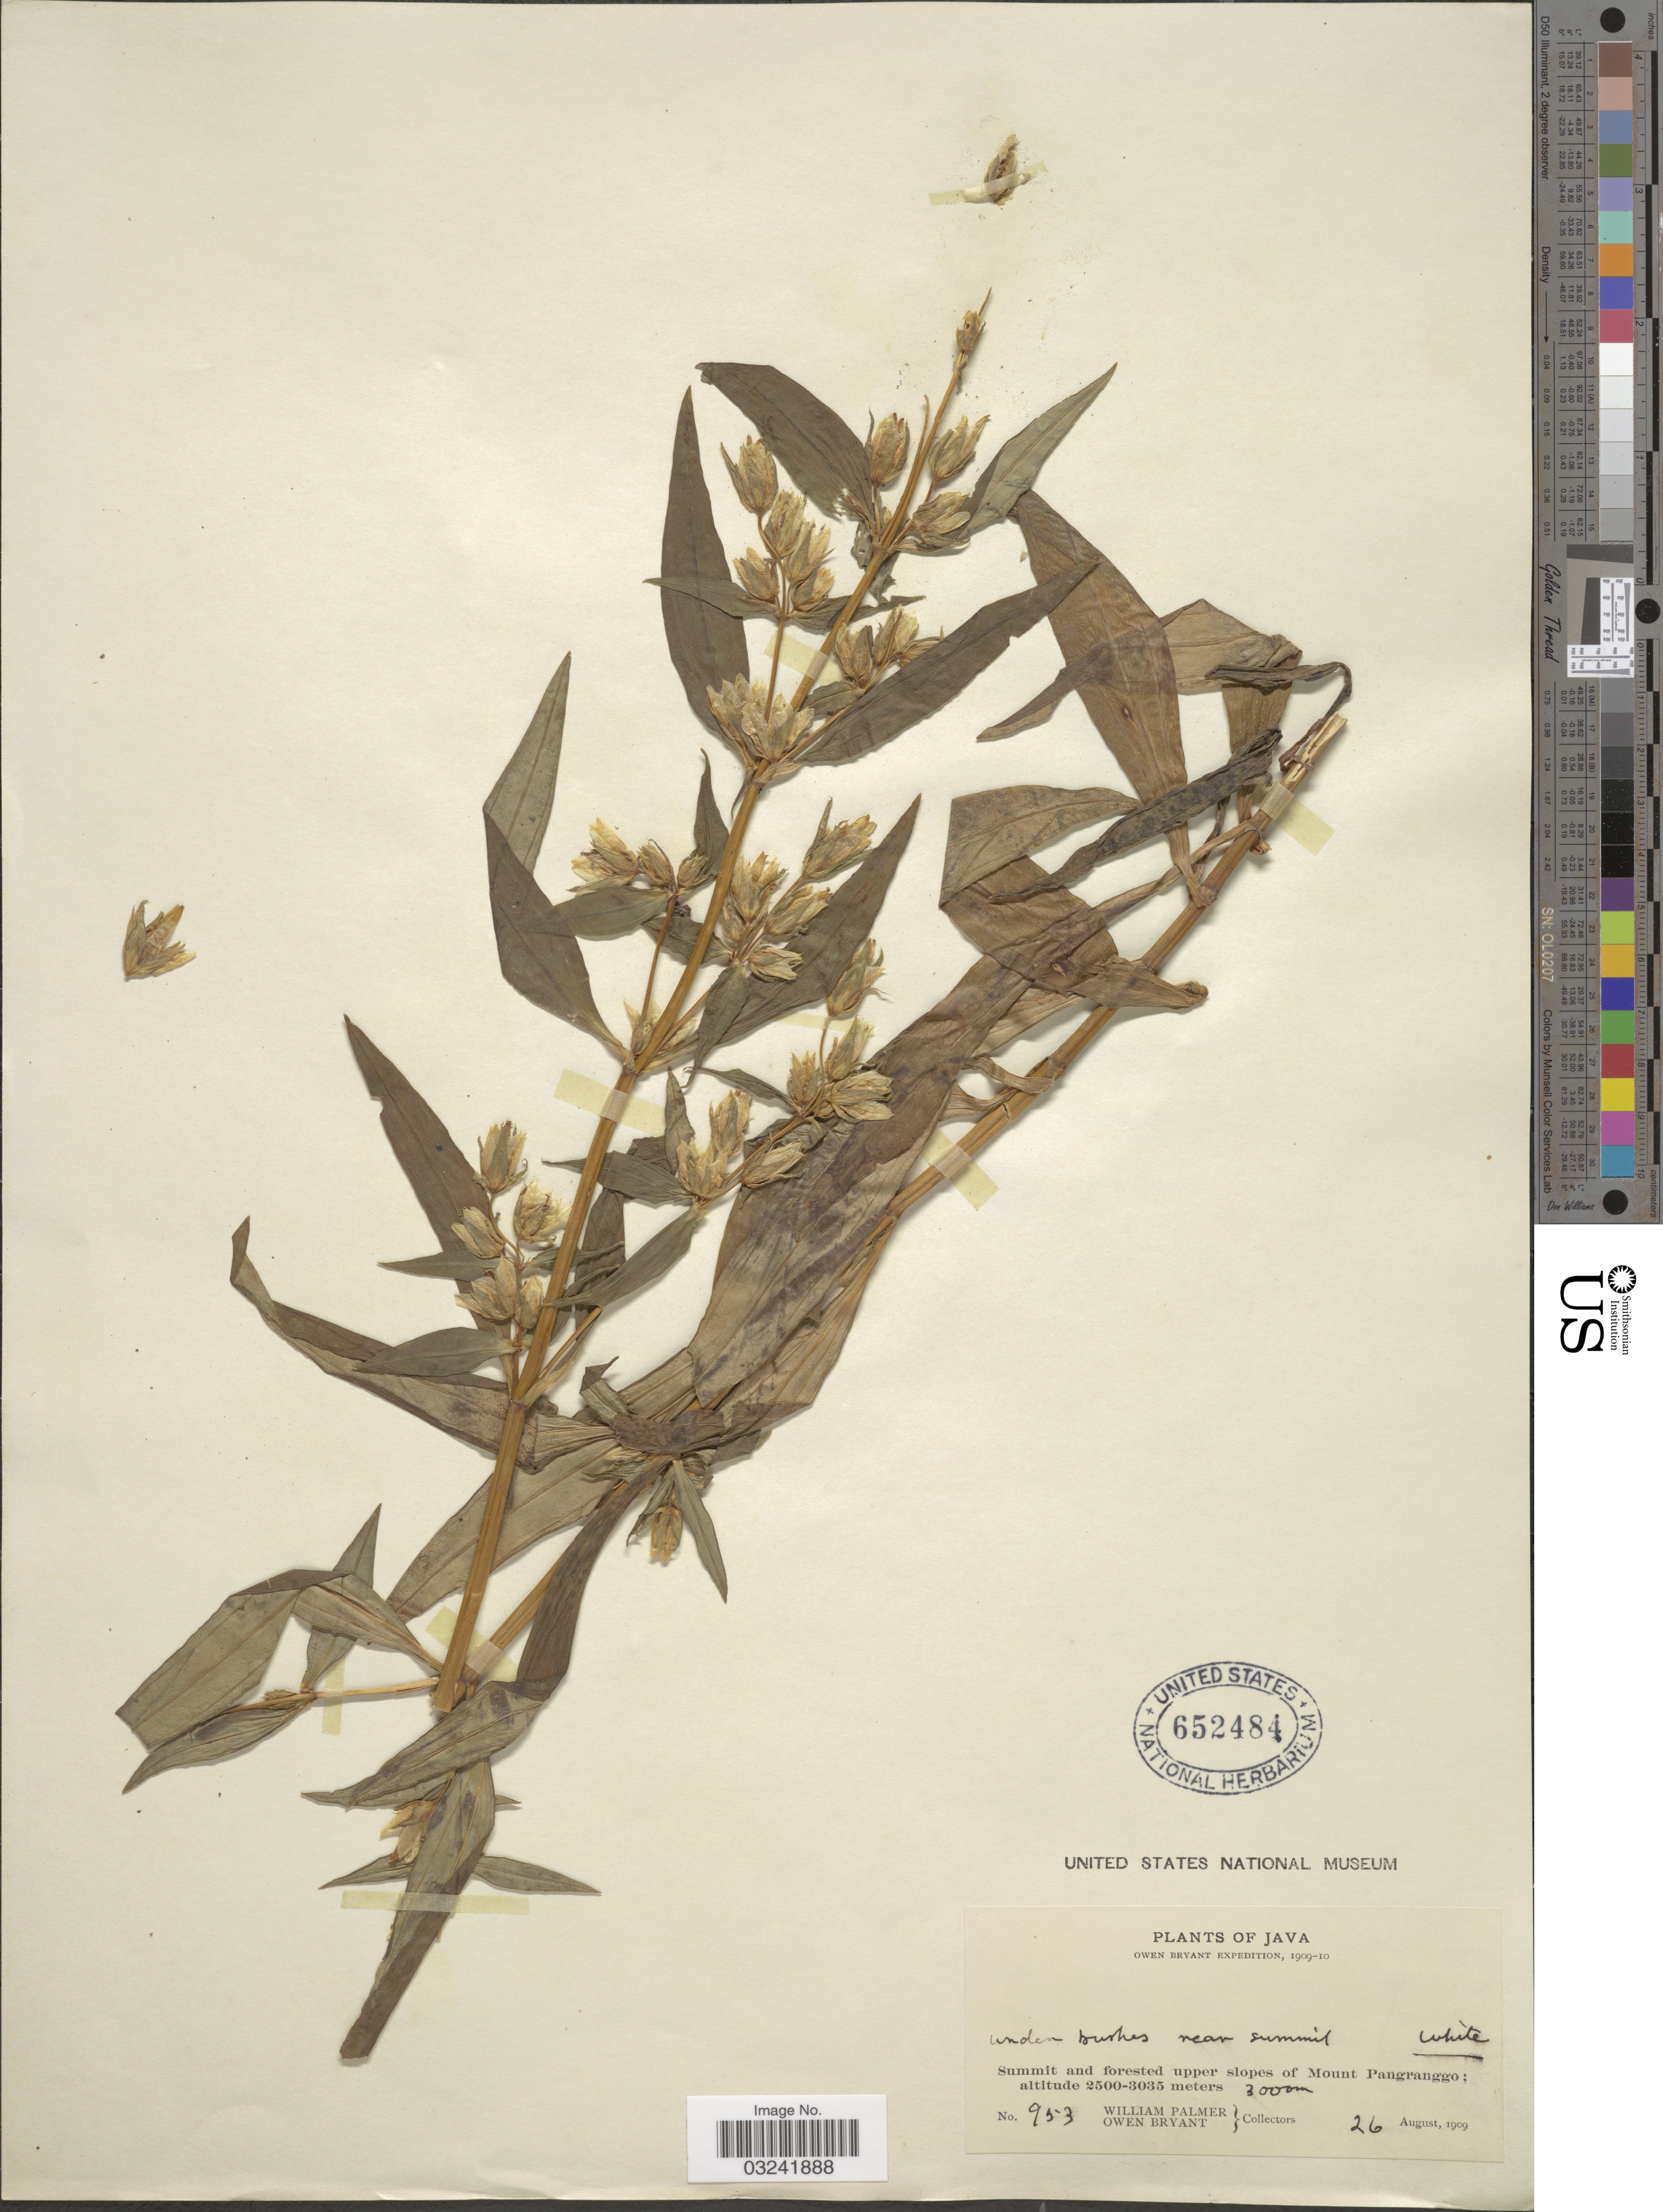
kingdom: Plantae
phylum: Tracheophyta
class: Magnoliopsida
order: Gentianales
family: Gentianaceae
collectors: W. Palmer & O. Bryant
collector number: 953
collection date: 1909-08-26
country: Indonesia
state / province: Java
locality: Summit and forested upper slopes of Mount Pangranggo.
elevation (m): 3000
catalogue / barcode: US 652484